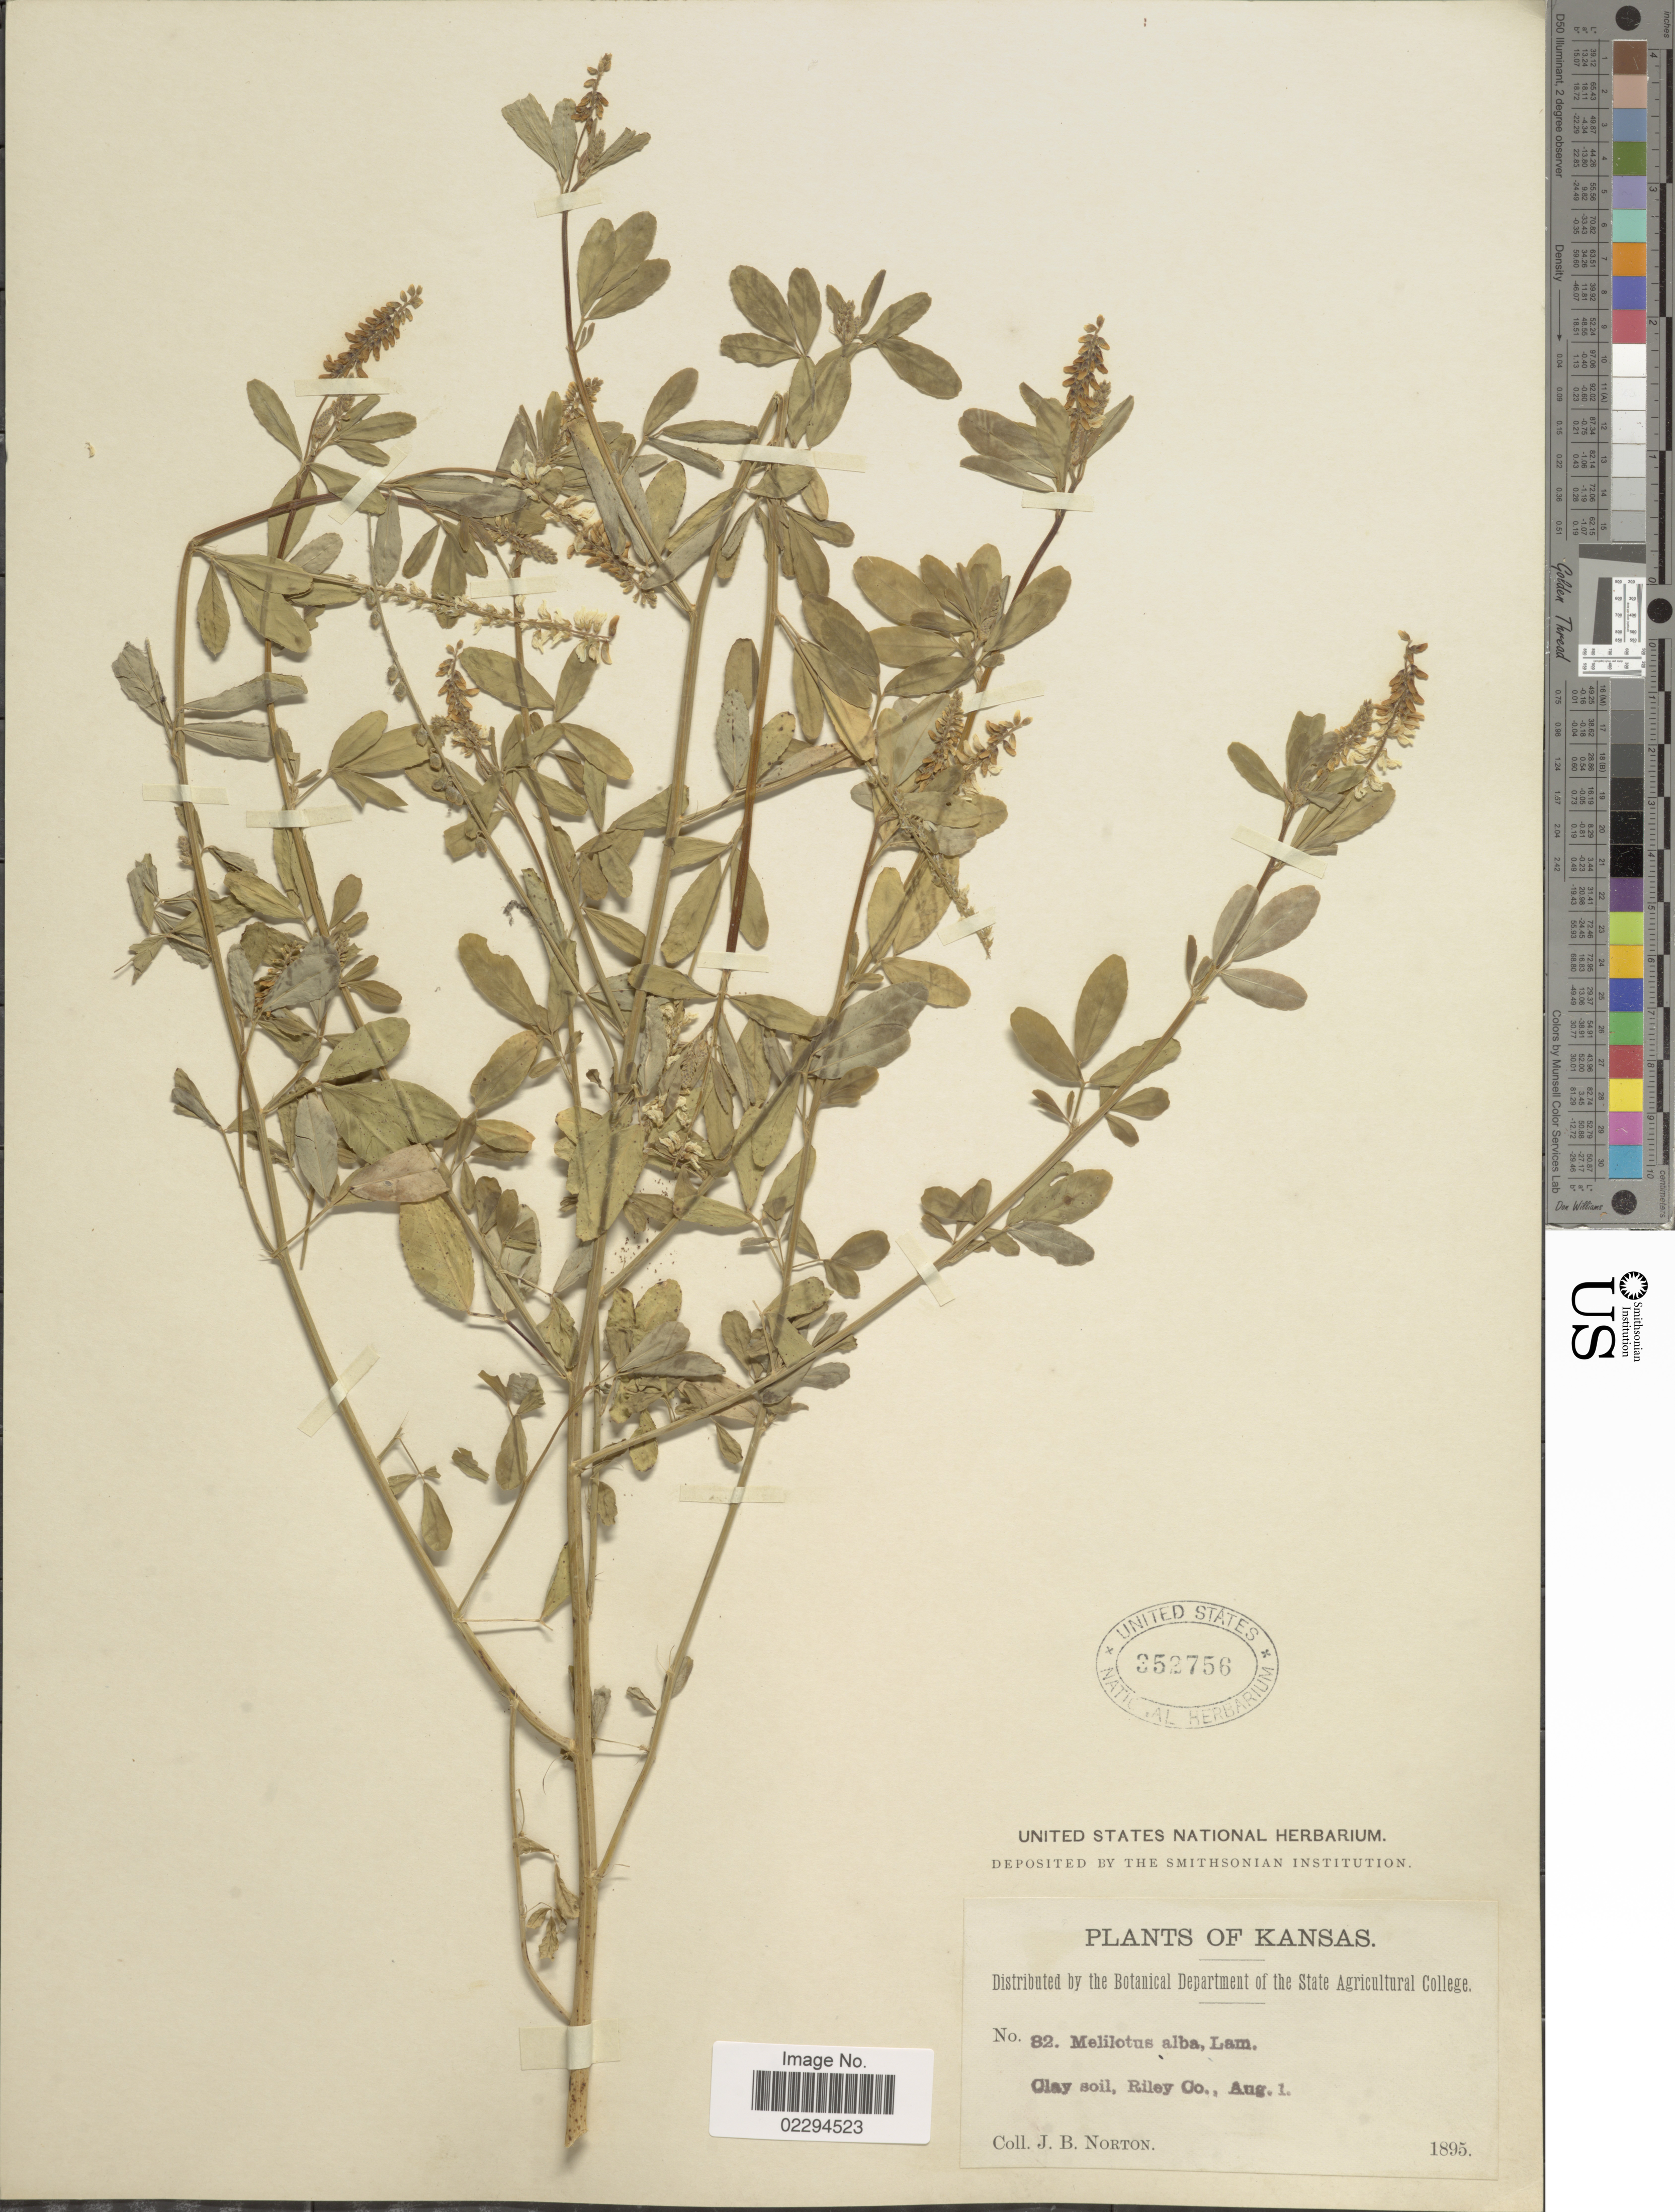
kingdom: Plantae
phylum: Tracheophyta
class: Magnoliopsida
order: Fabales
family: Fabaceae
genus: Melilotus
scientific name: Melilotus albus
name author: Medik.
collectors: J. B. Norton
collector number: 82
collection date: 1895-08-01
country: United States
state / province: Kansas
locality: Riley Co.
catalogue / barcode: US 352756